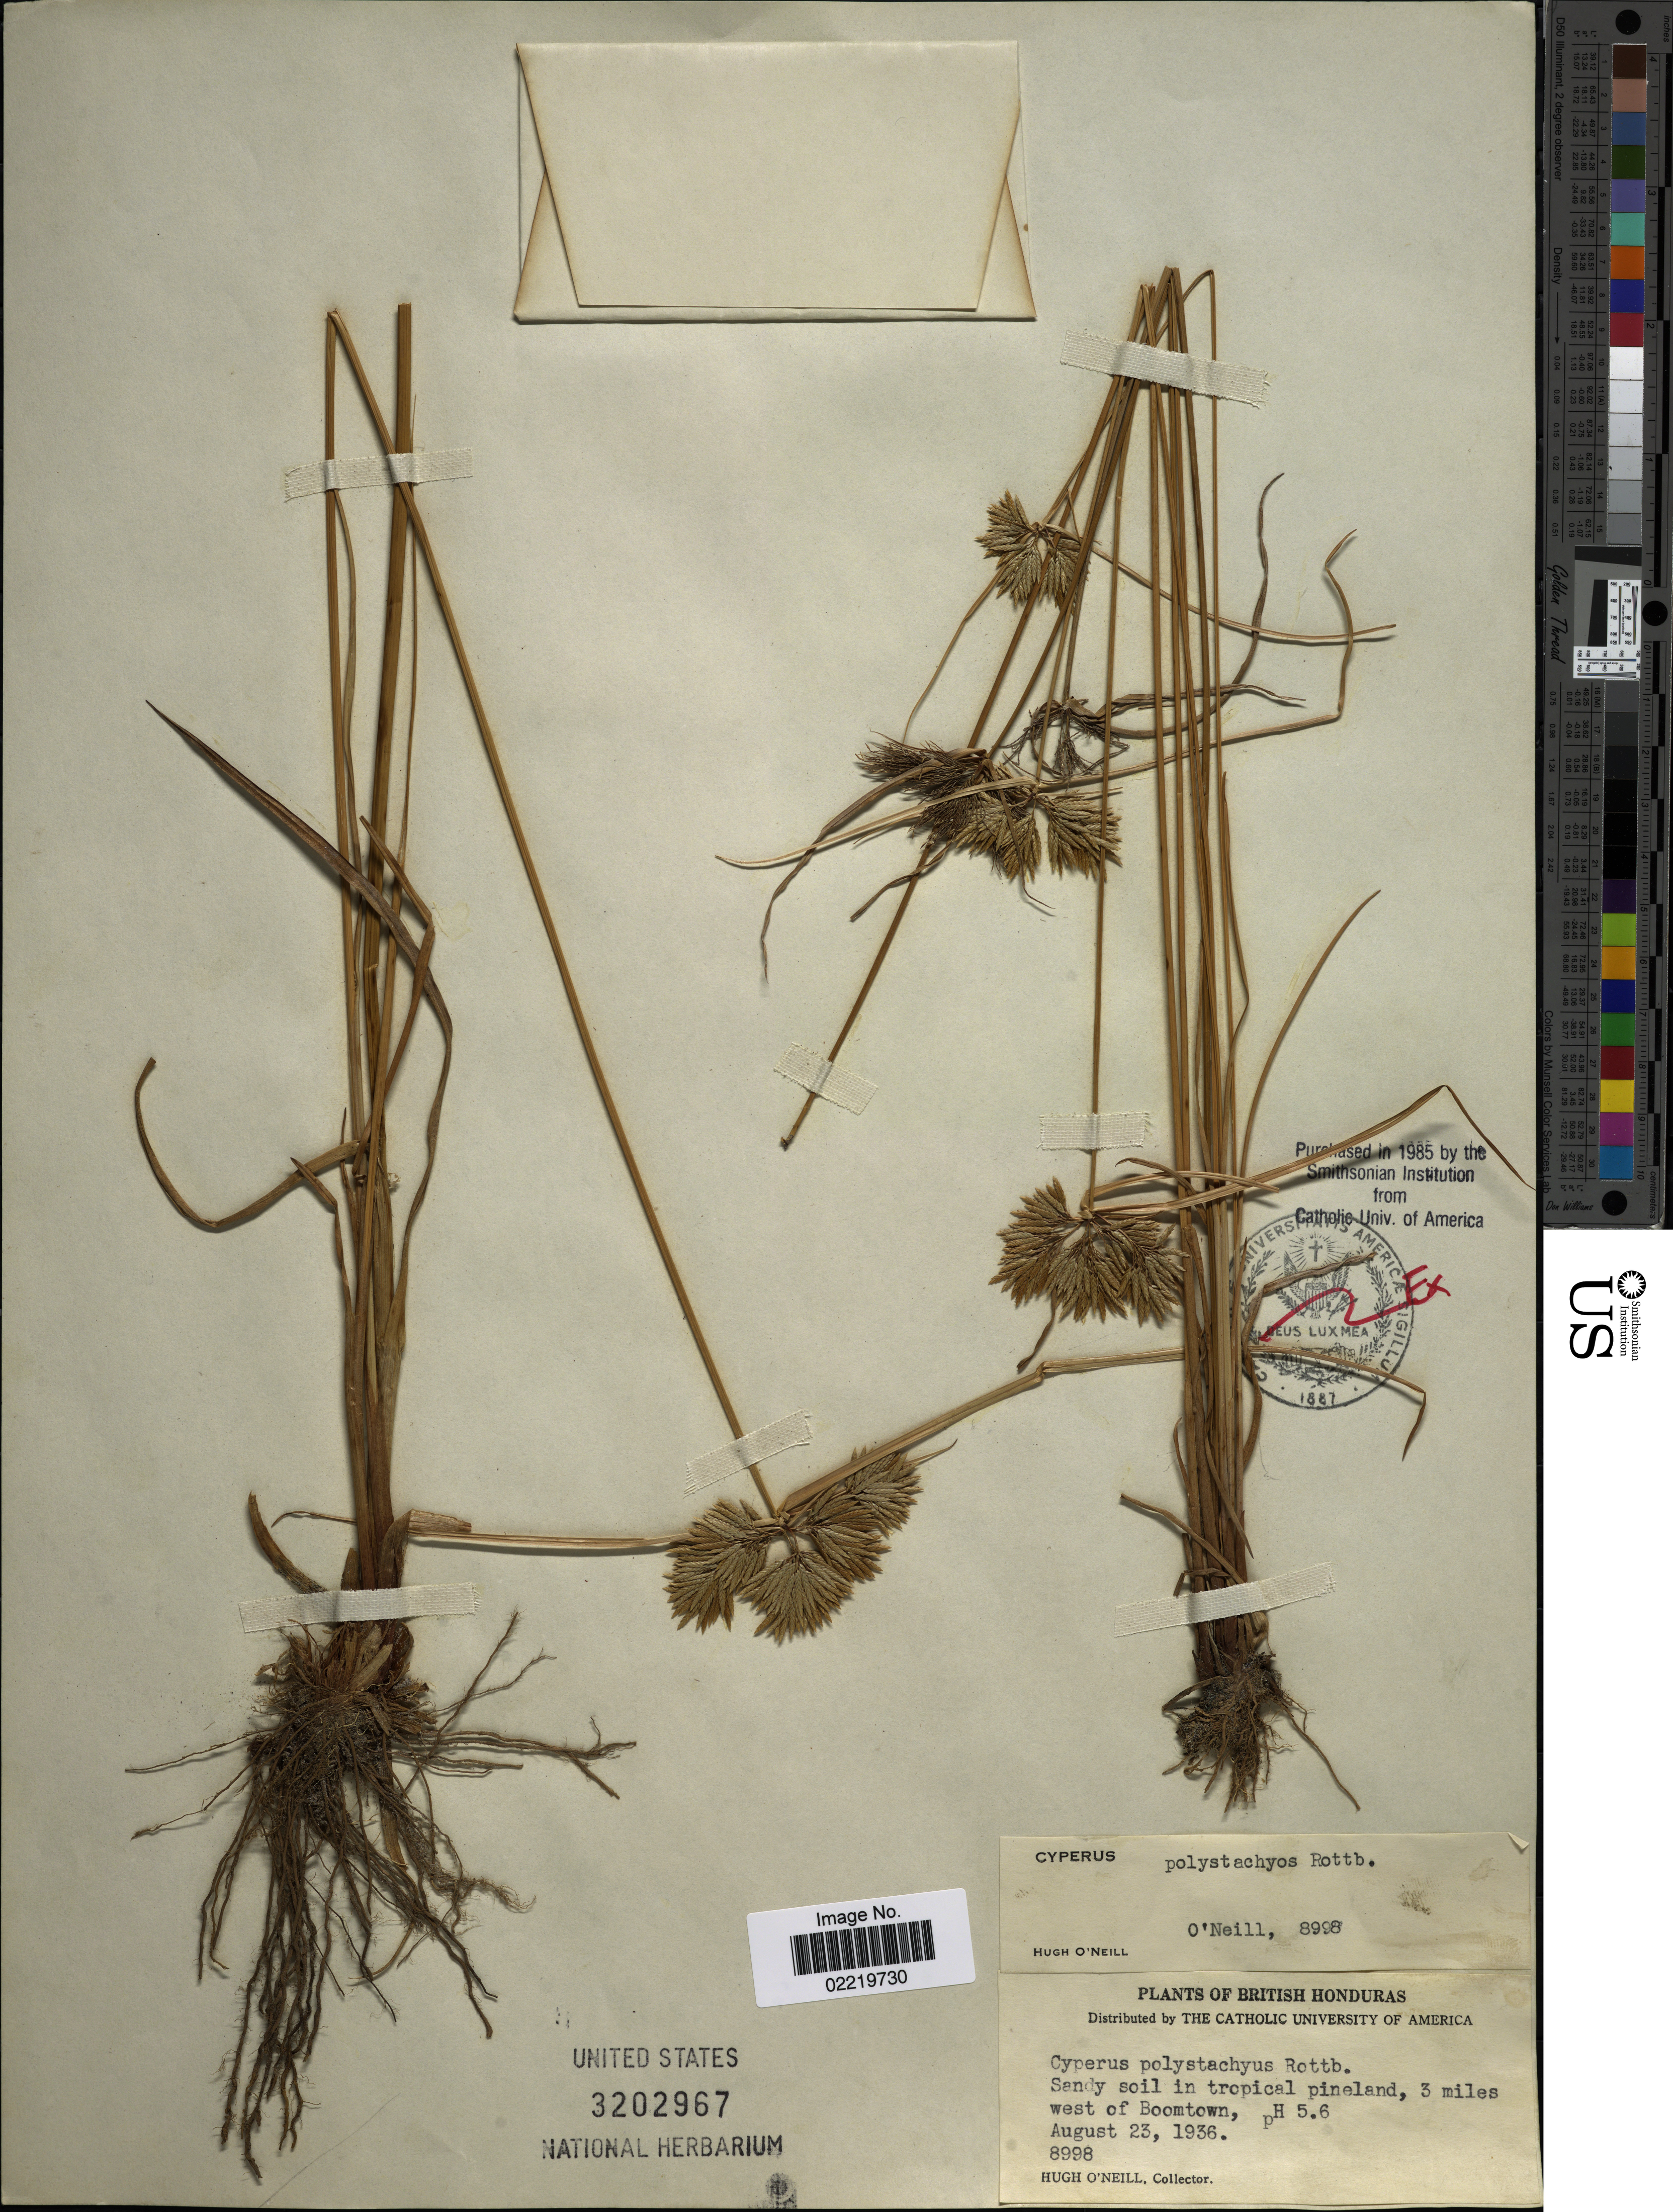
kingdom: Plantae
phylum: Tracheophyta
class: Liliopsida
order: Poales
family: Cyperaceae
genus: Cyperus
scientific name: Cyperus polystachyos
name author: Rottb.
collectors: H. O'Neill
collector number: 8998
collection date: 1936-08-23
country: Belize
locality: British Honduras, Sandy soil in tropical pineland, 3 miles west of Boomtown, pH5.6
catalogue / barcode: US 3202967